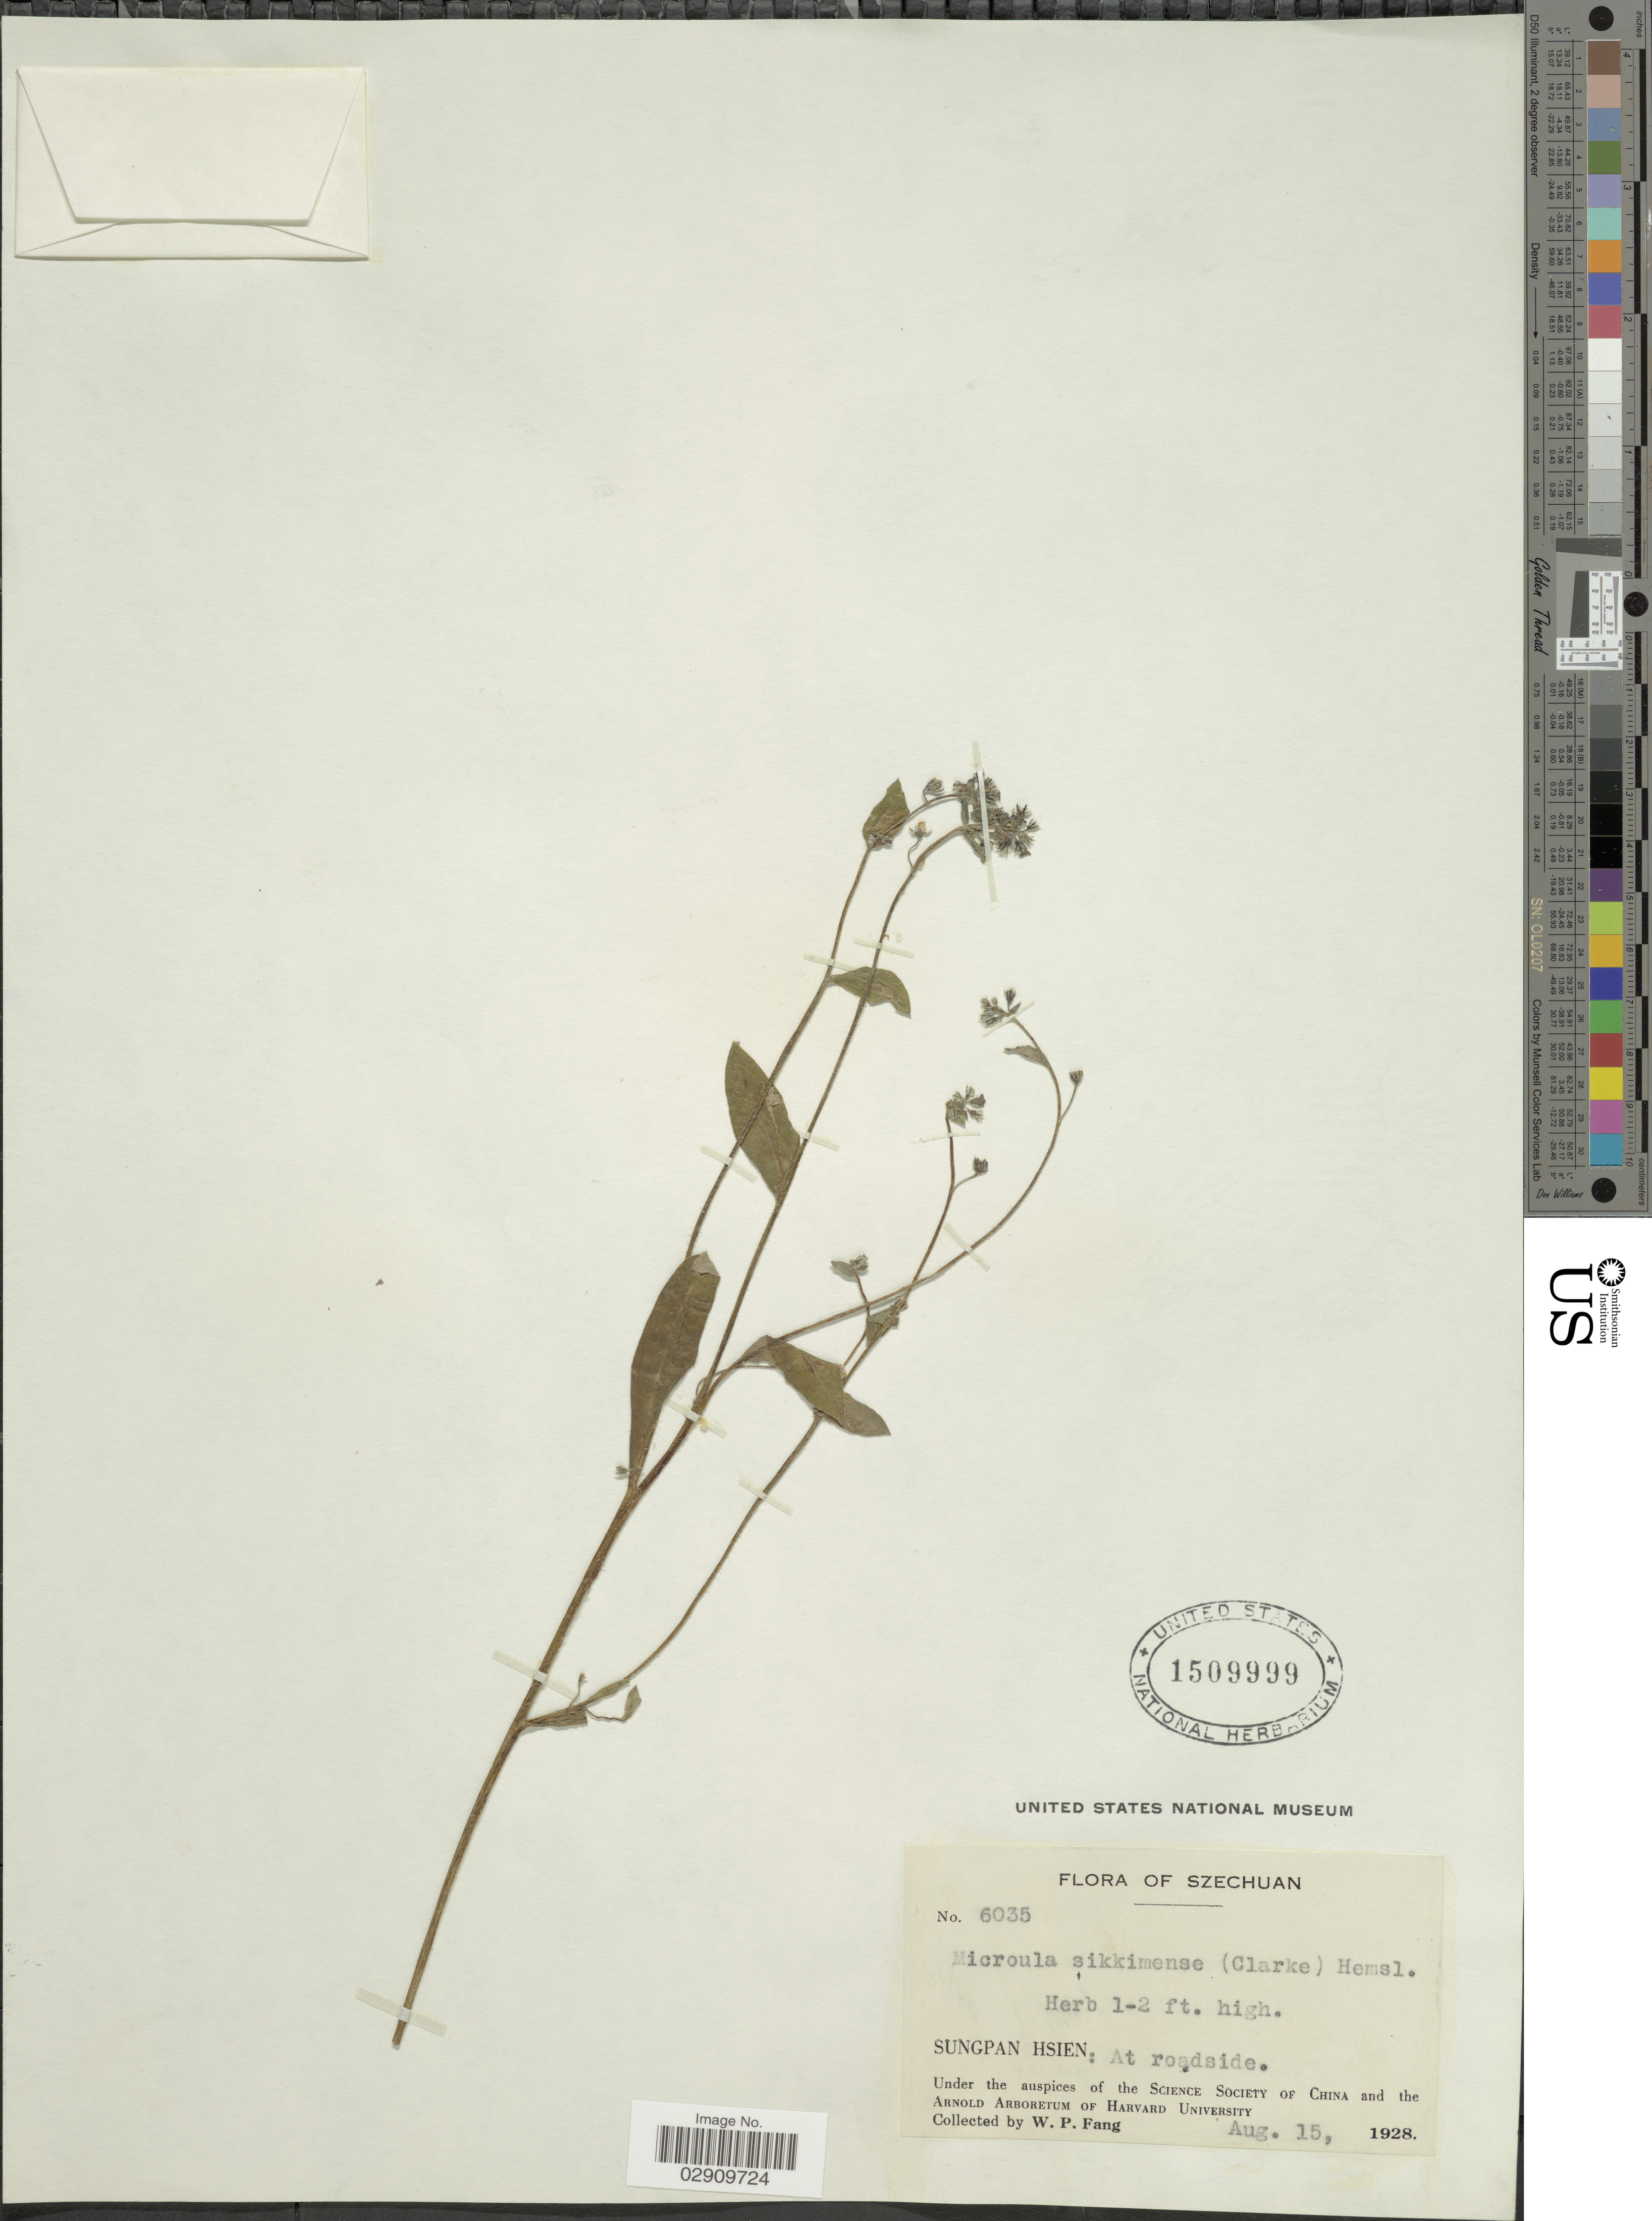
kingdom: Plantae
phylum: Tracheophyta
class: Magnoliopsida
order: Boraginales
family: Boraginaceae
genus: Microula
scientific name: Microula sikkimensis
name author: (C.B. Clarke) Hemsl.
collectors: W. P. Fang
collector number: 6035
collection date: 1928-08-15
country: China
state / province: Sichuan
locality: Szechuan, Sungpan Hsien, At roadside.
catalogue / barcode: US 1509999